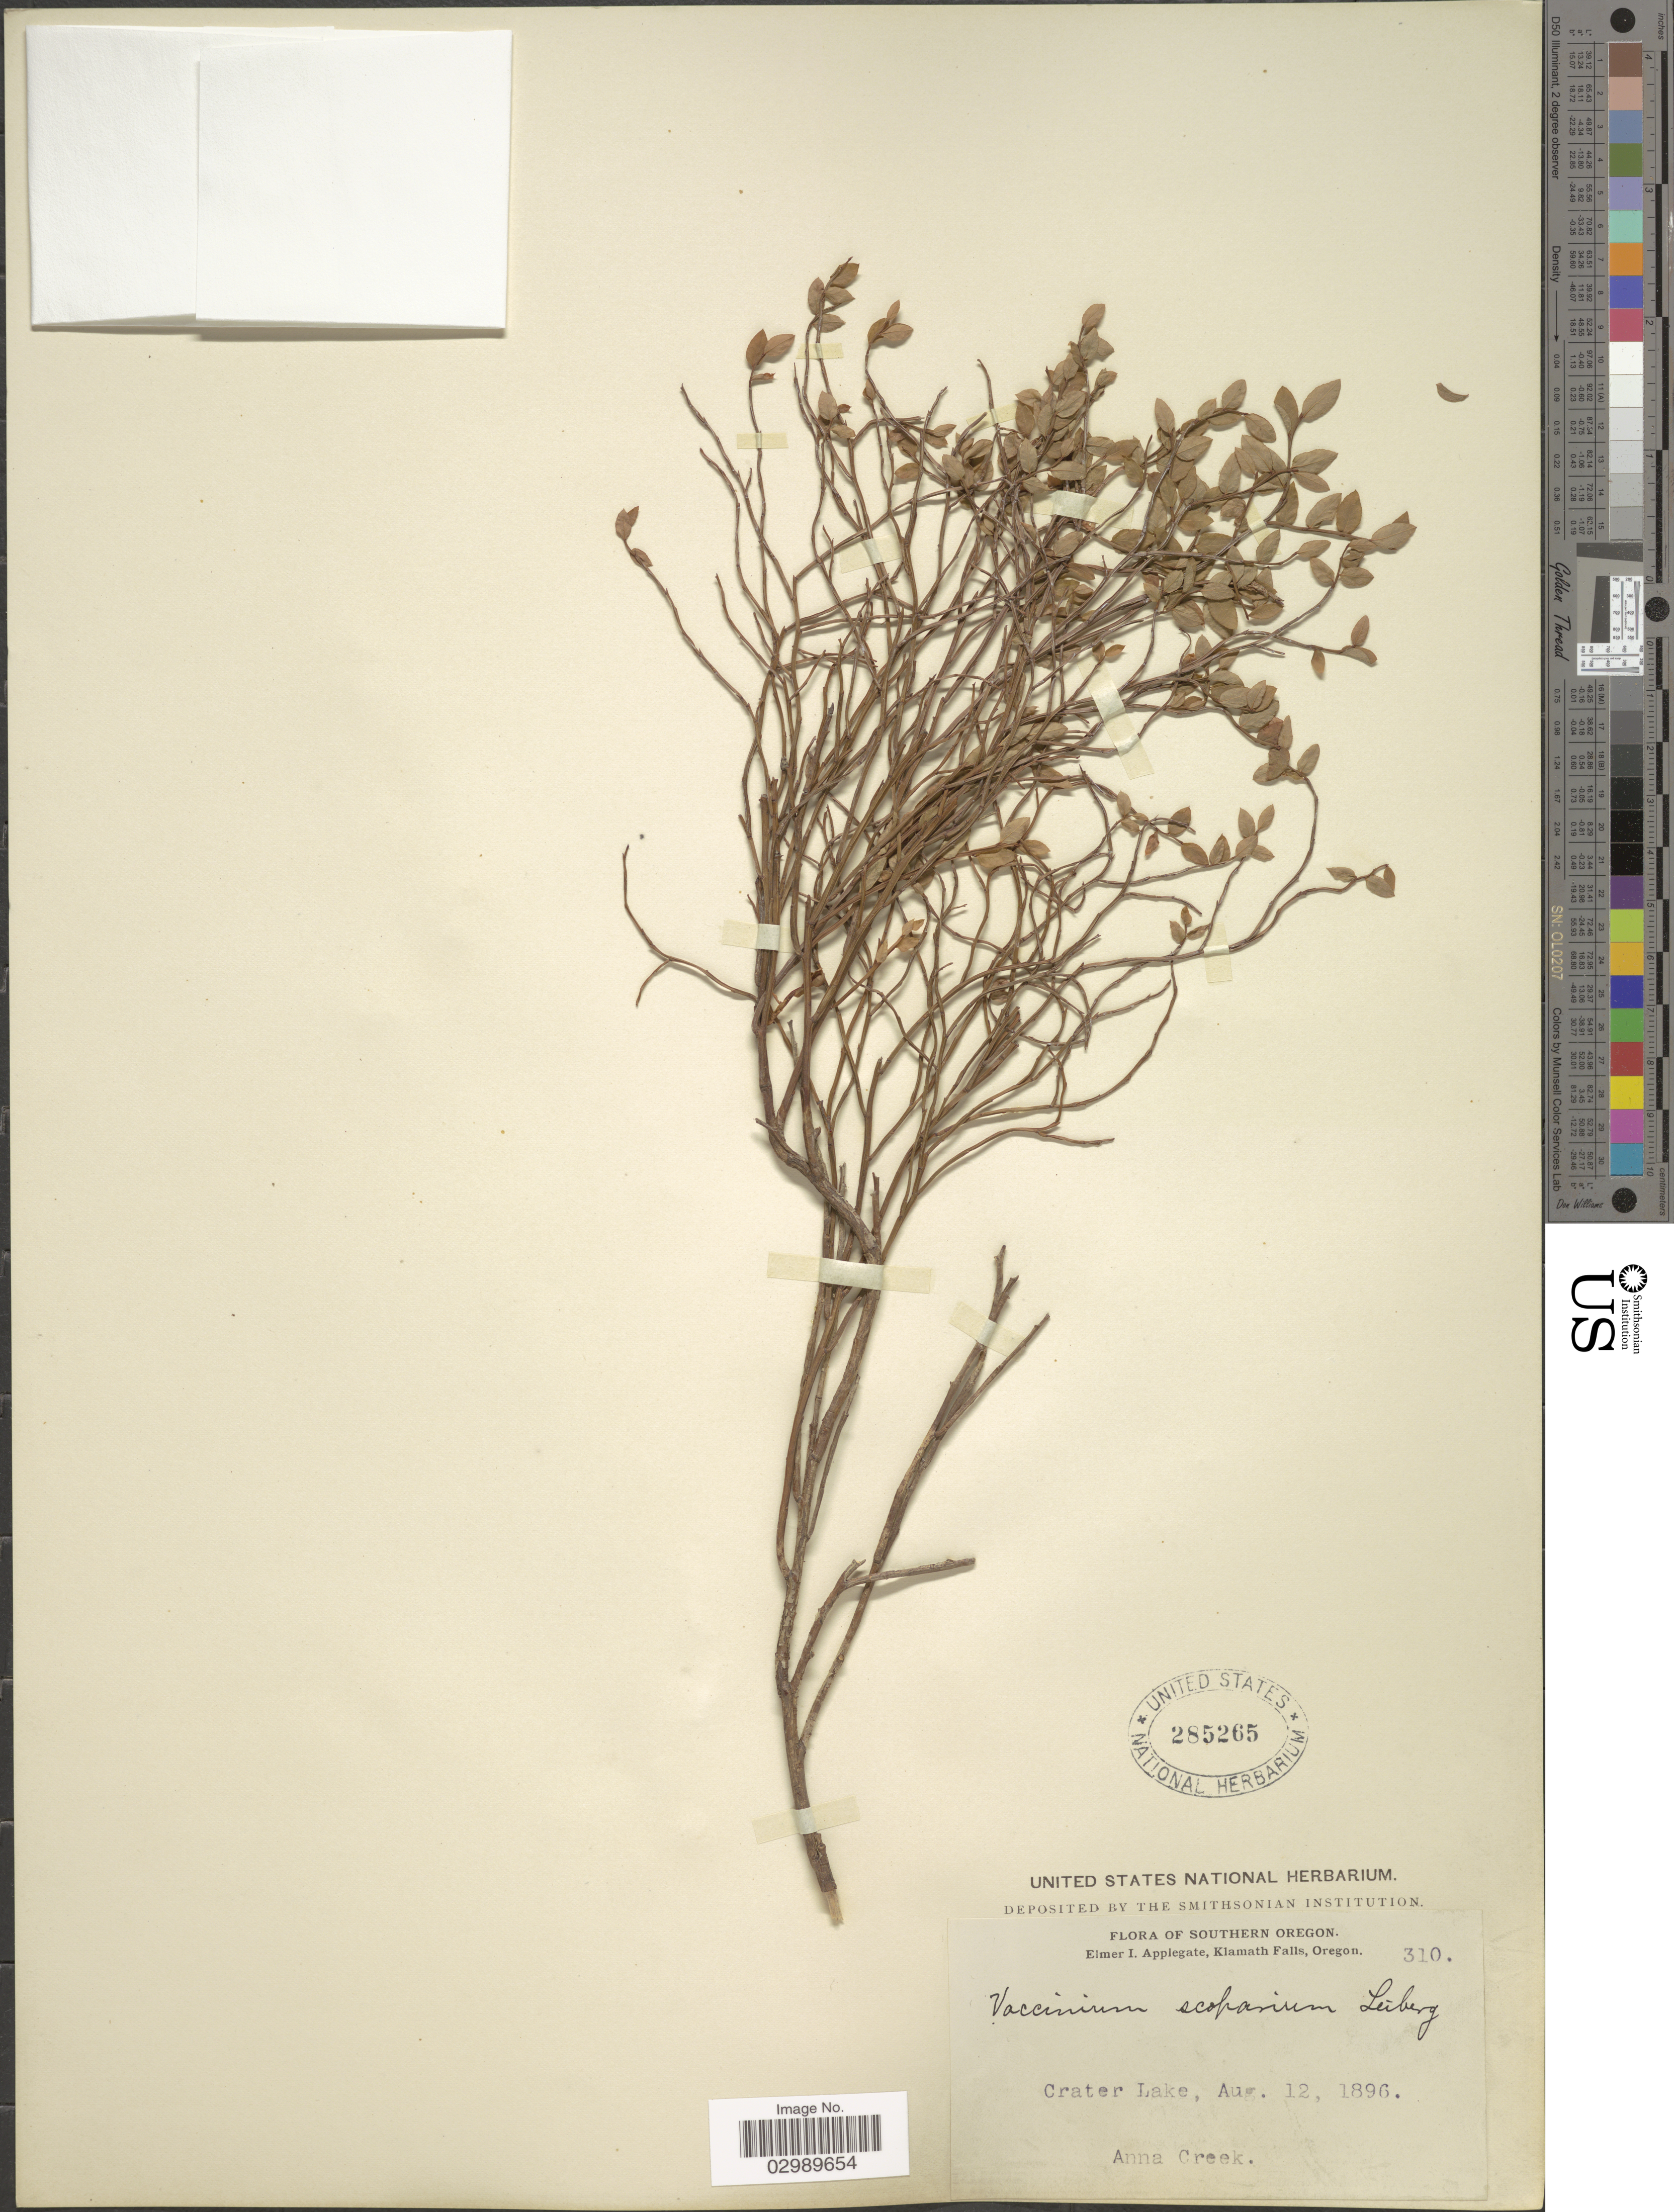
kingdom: Plantae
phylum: Tracheophyta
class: Magnoliopsida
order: Ericales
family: Ericaceae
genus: Vaccinium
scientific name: Vaccinium scoparium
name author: Leiberg ex Coville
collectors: E. I. Applegate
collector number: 310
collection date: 1896-08-12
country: United States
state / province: Oregon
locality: Southern Oregon. Klamath Falls. Crater Lake. Anna Creek.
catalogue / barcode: US 285265